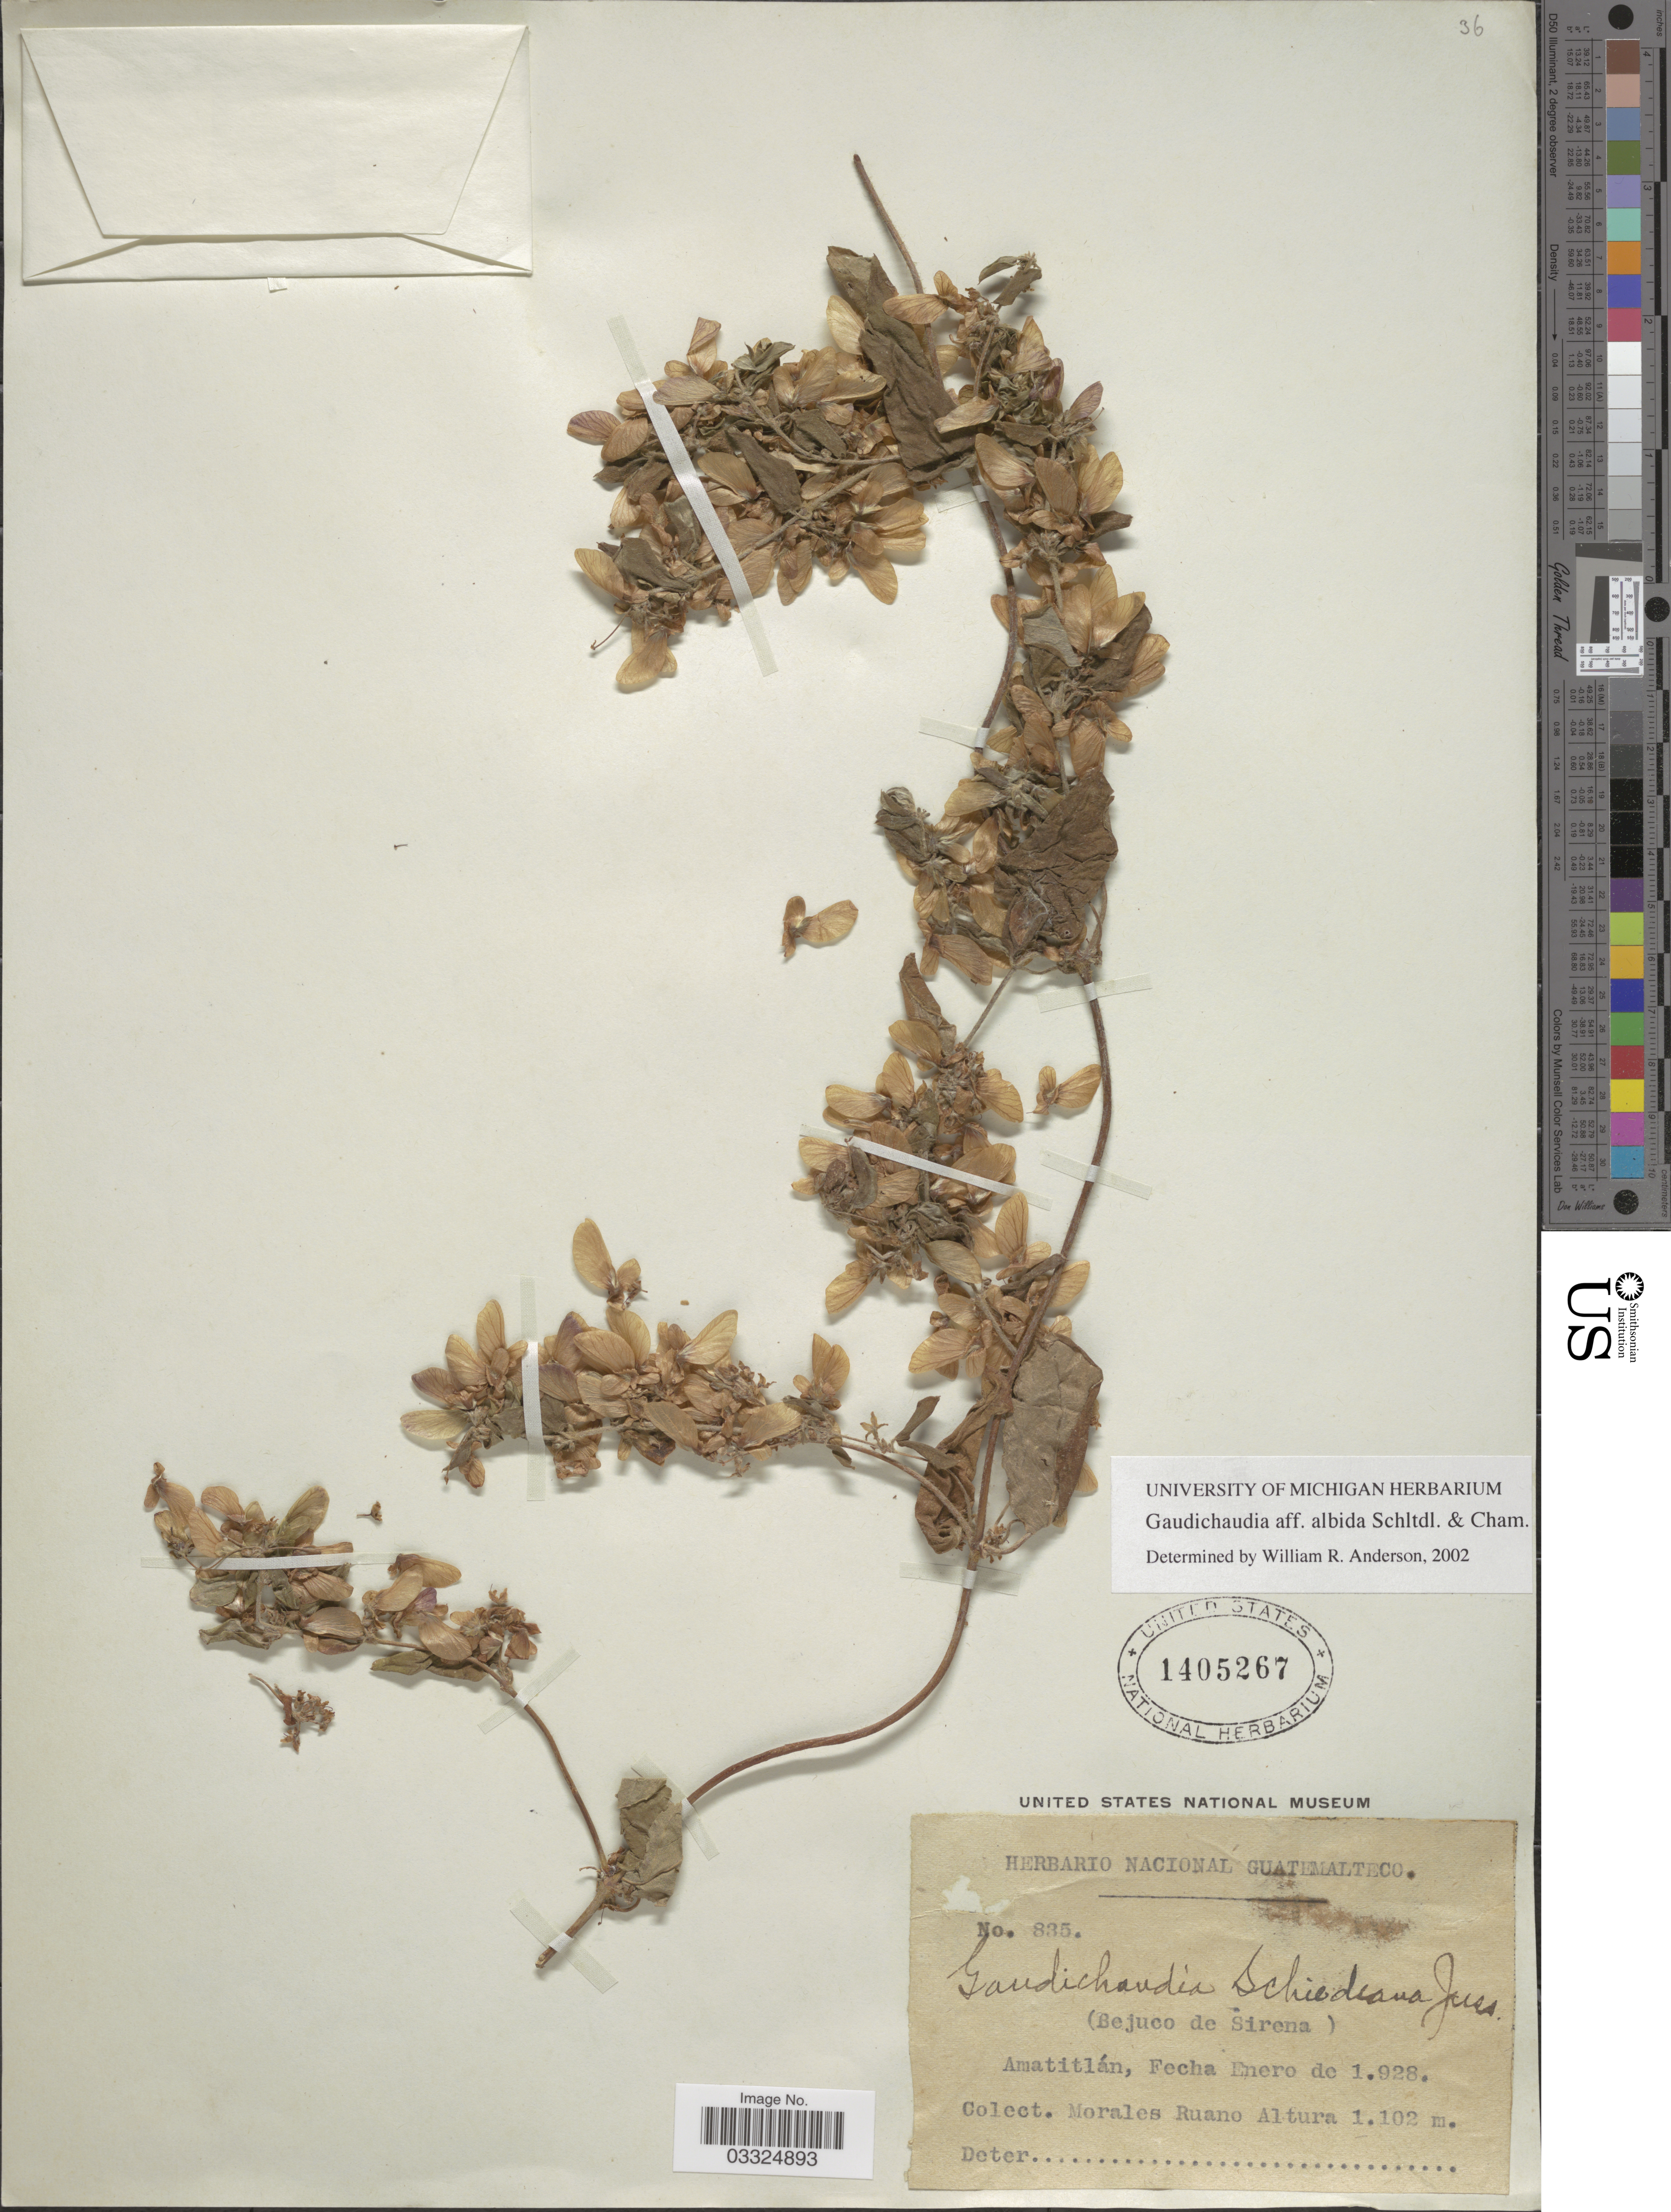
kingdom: Plantae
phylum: Tracheophyta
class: Magnoliopsida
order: Malpighiales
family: Malpighiaceae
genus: Gaudichaudia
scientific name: Gaudichaudia albida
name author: Schltdl. & Cham.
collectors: M. Ruano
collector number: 835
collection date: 1928-01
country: Guatemala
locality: Amatitlán.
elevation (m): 1102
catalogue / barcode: US 1405267